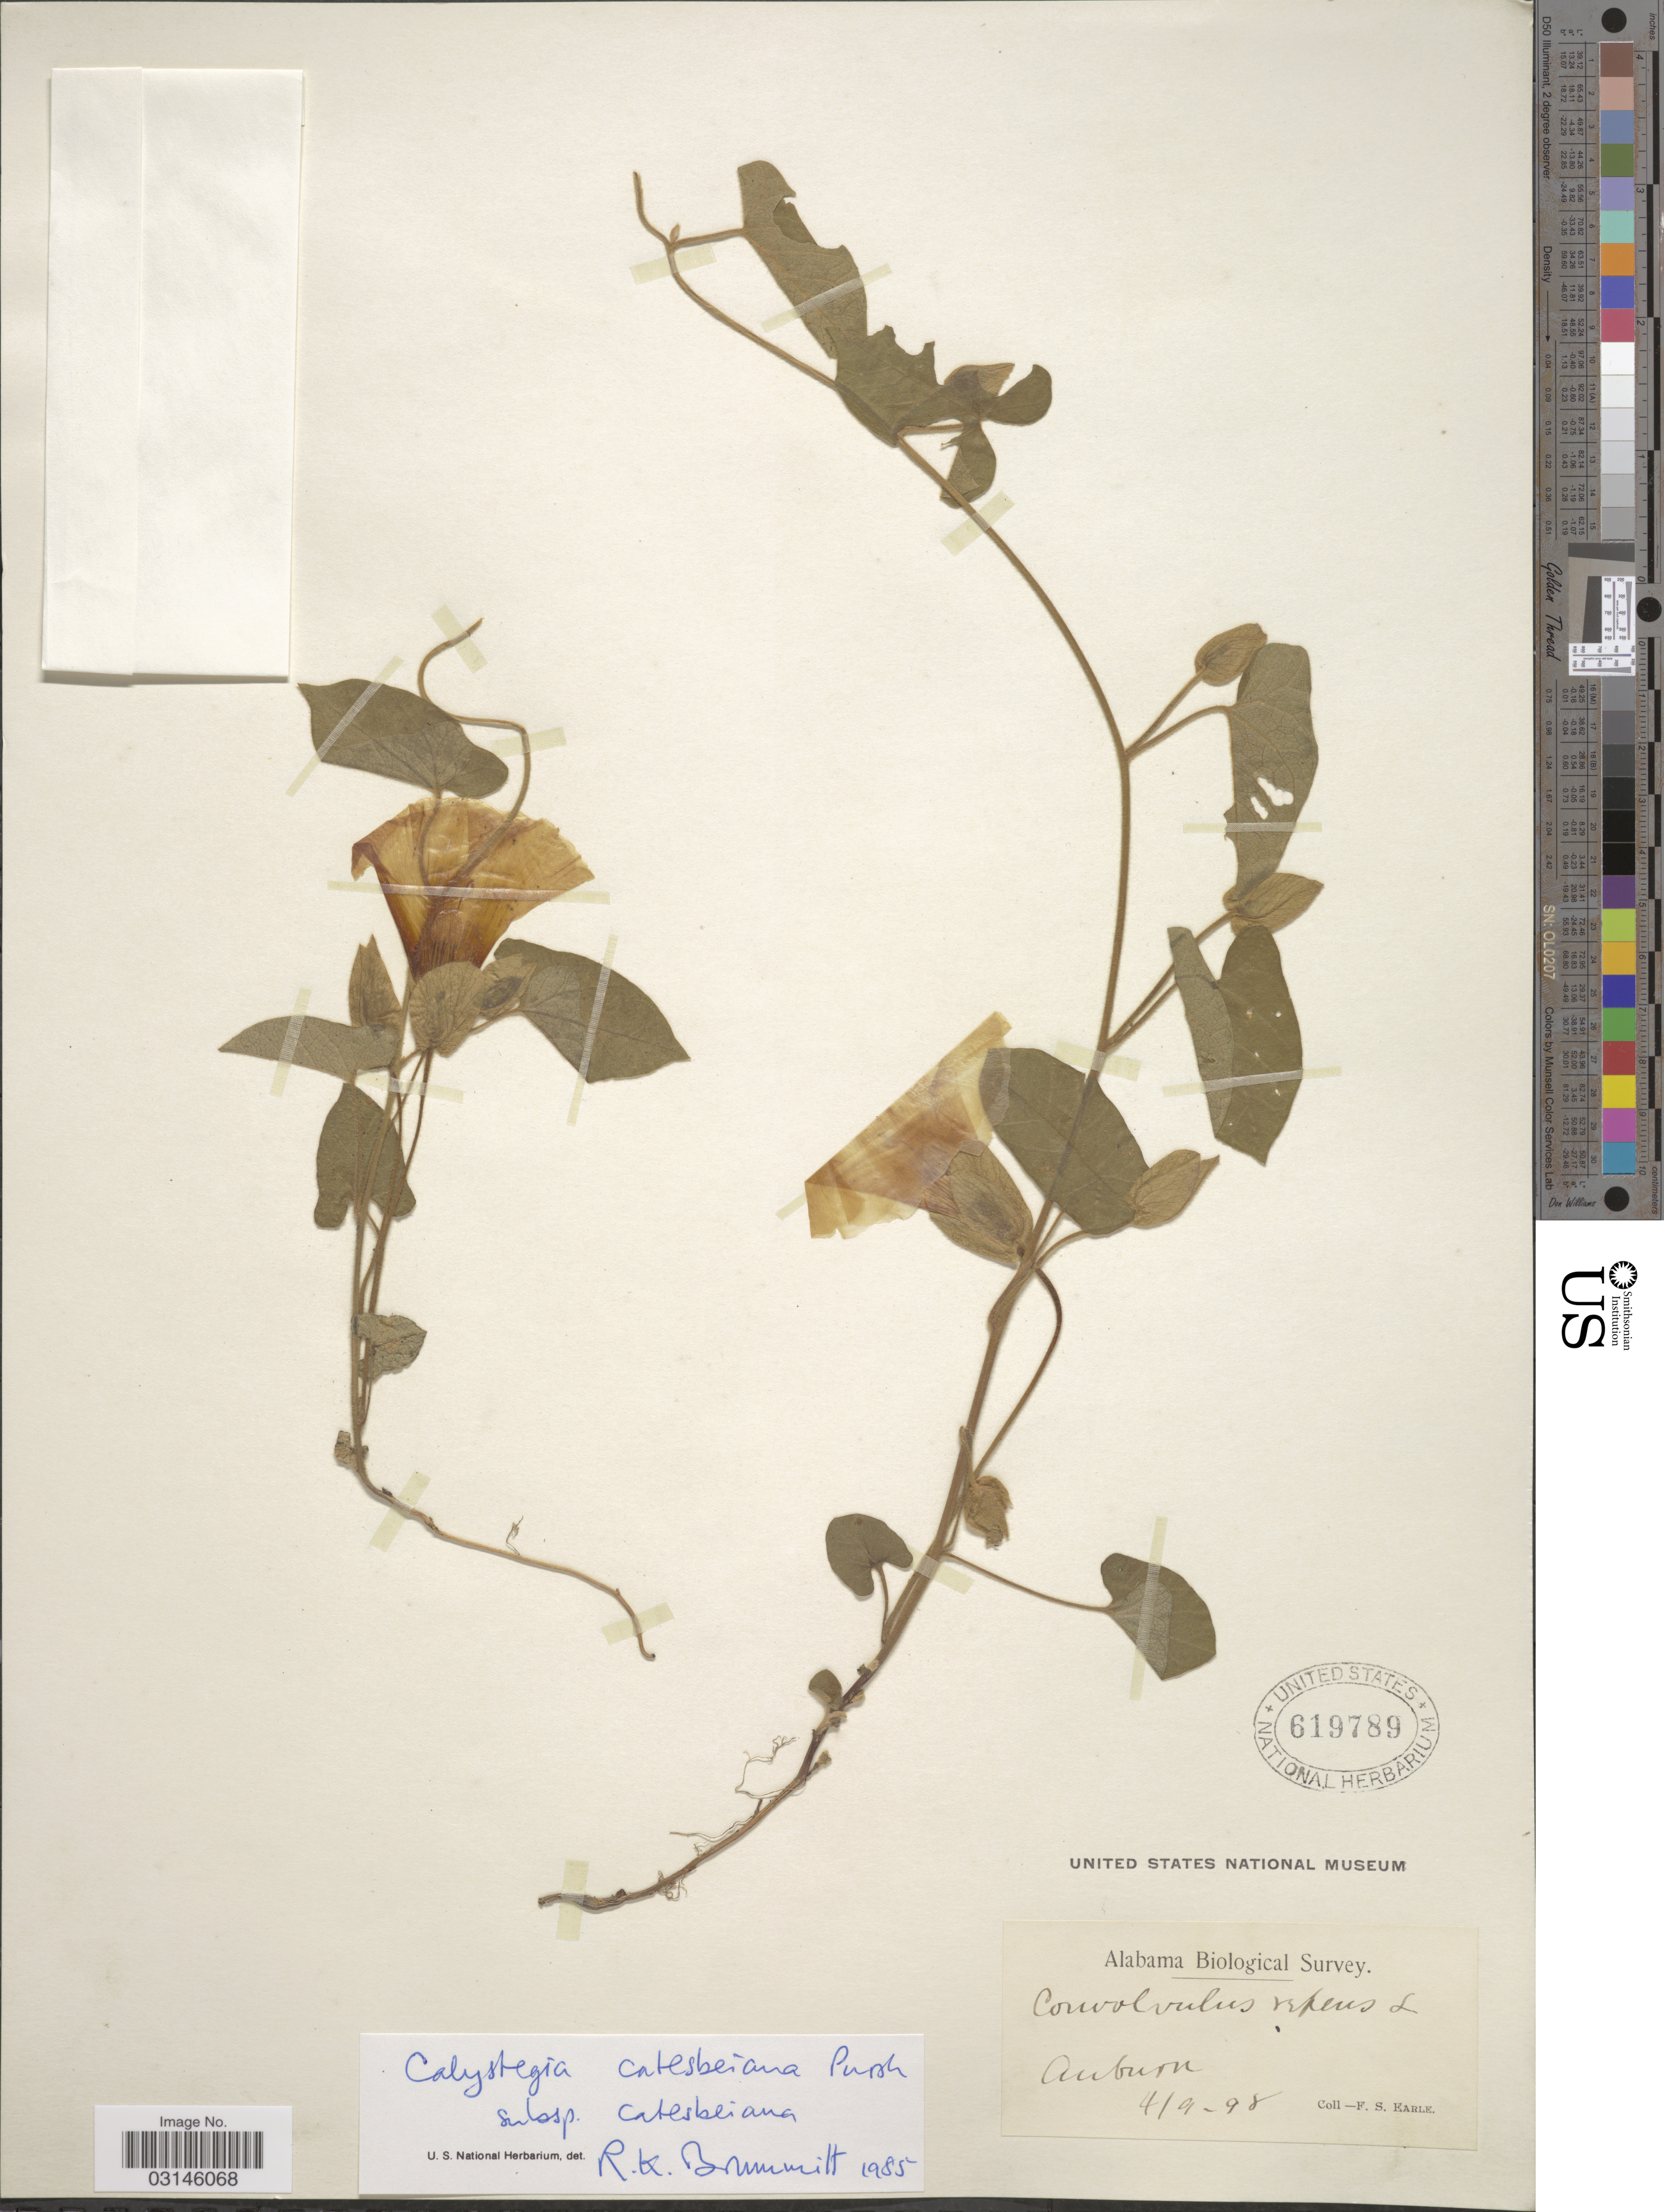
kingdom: Plantae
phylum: Tracheophyta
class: Magnoliopsida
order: Solanales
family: Convolvulaceae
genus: Calystegia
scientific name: Calystegia catesbeiana subsp. catesbeiana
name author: Brummitt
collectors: F. S. Earle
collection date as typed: Transcribed d/m/y: 9/4/98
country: United States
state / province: Alabama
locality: Auburn.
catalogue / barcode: US 619789